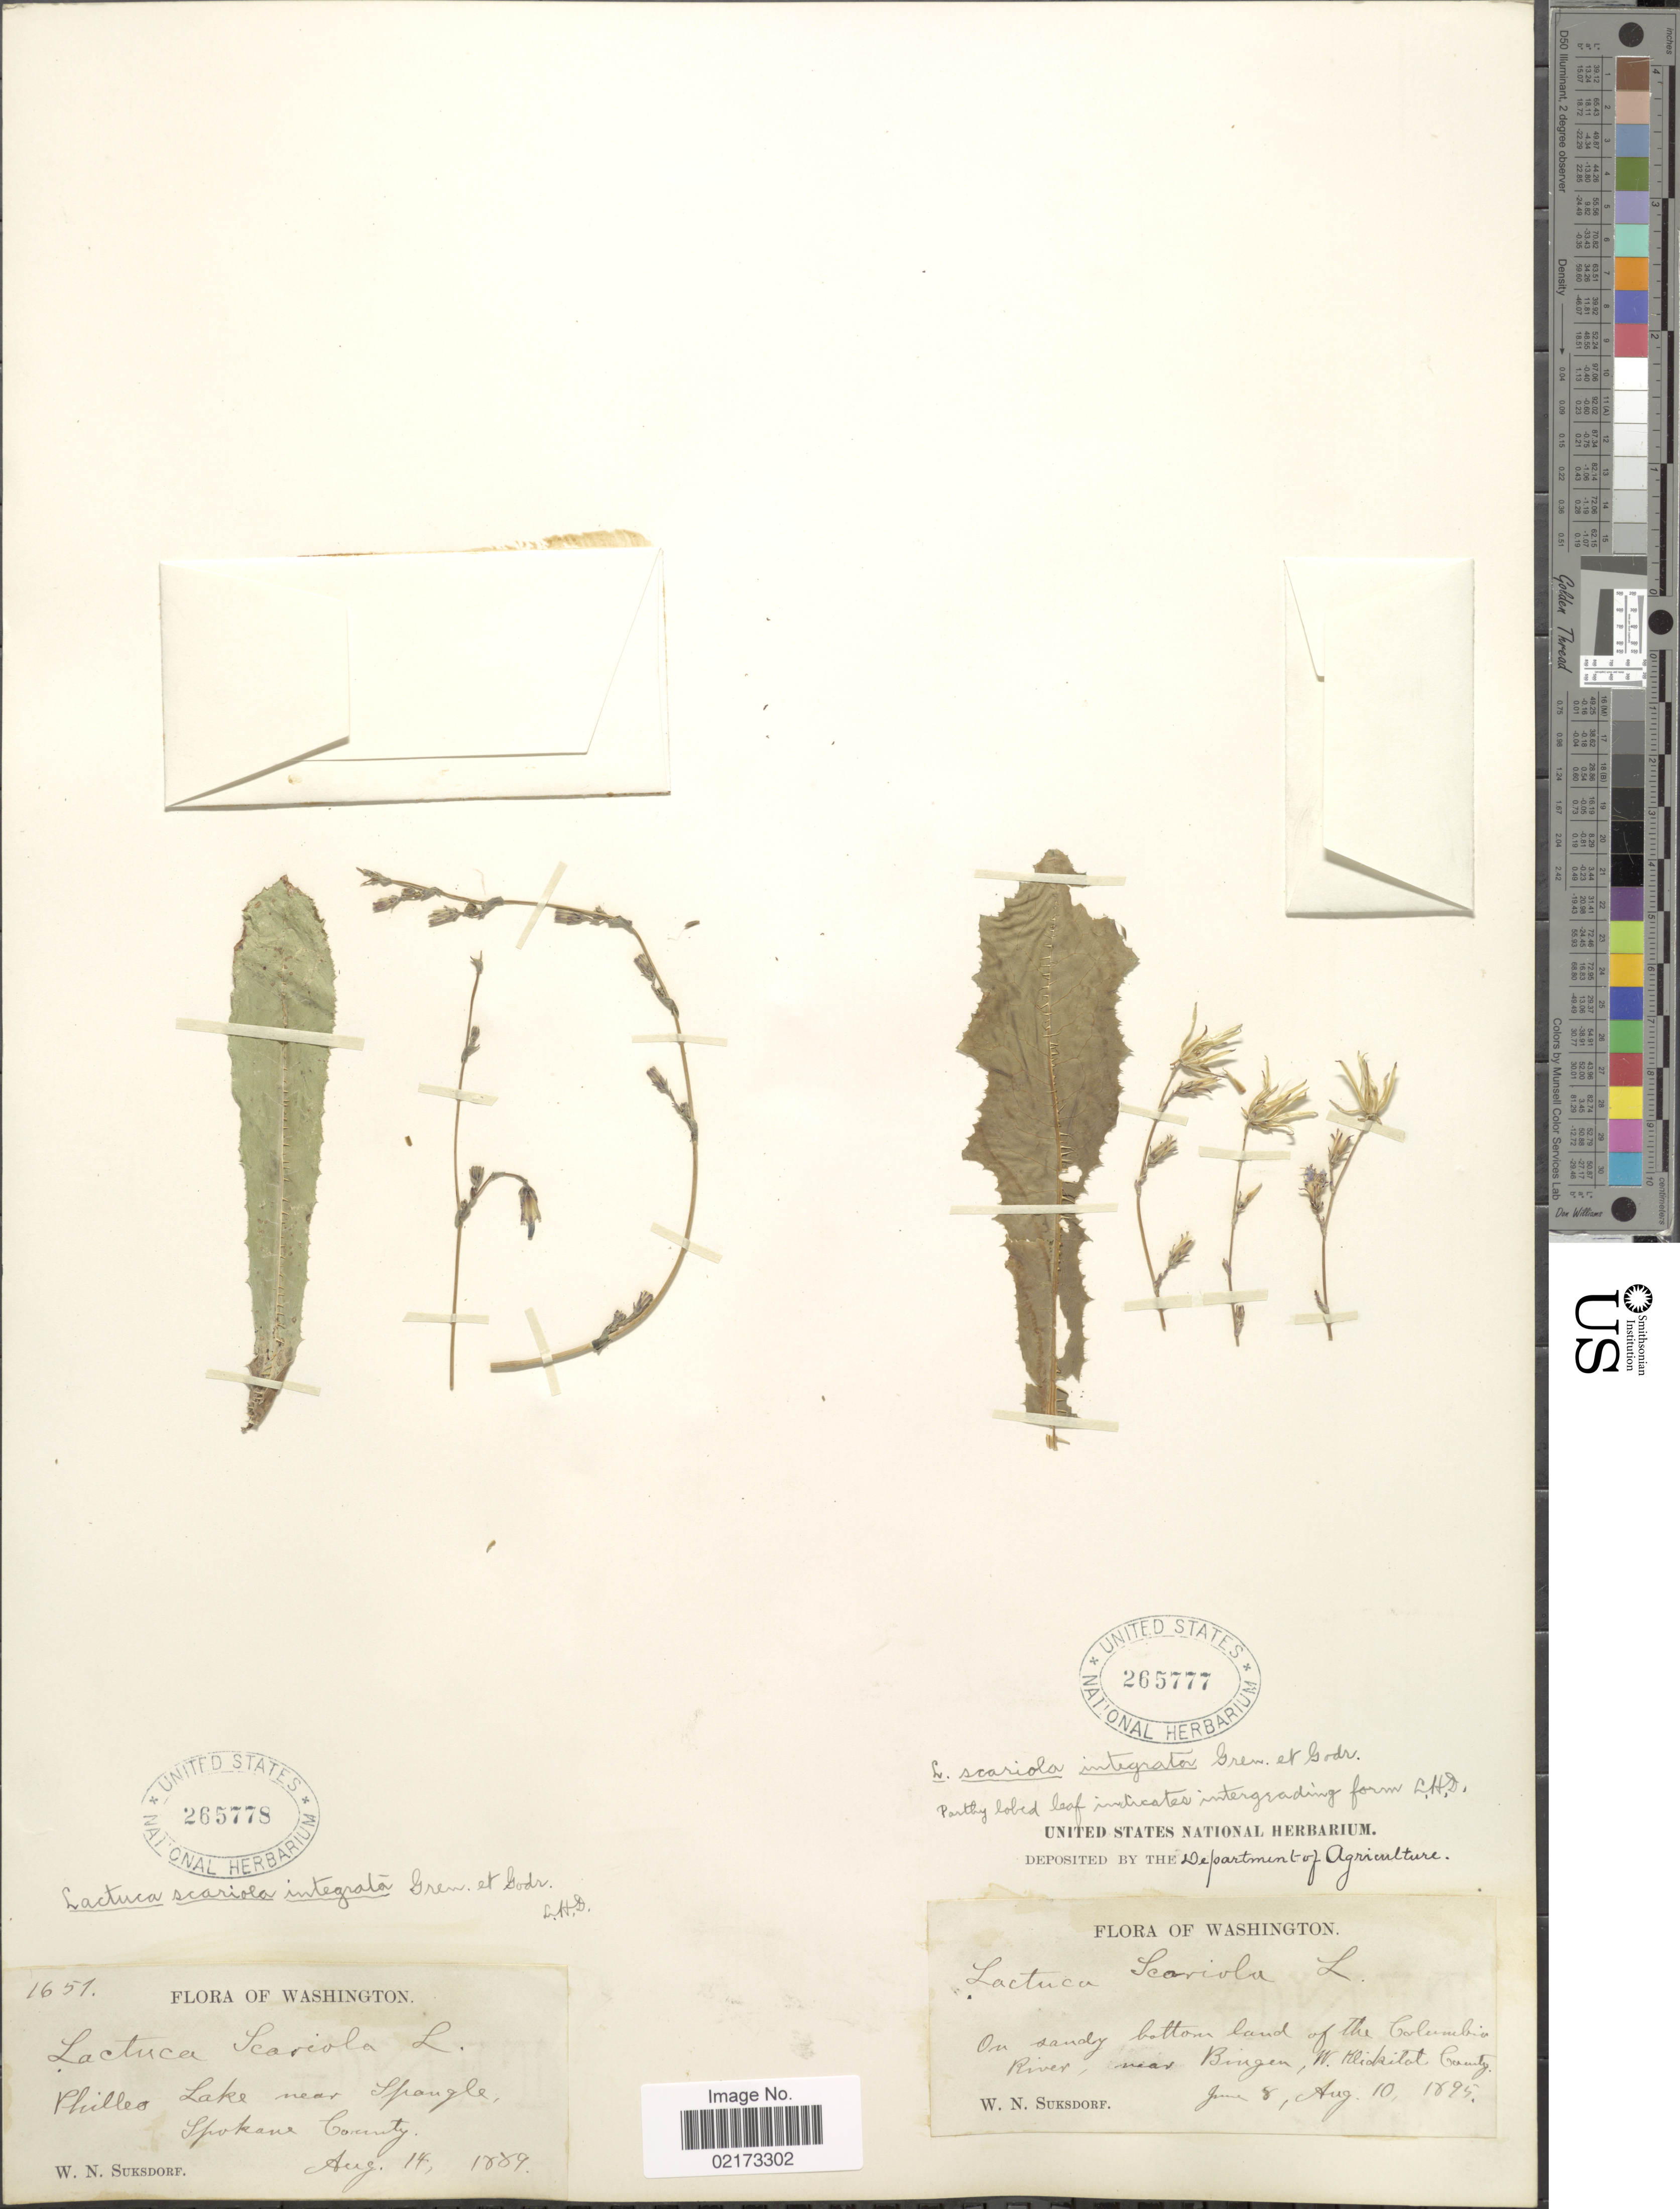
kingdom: Plantae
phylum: Tracheophyta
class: Magnoliopsida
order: Asterales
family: Asteraceae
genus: Lactuca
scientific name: Lactuca integrata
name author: (Gren. & Godr.) A. Nelson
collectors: W. N. Suksdorf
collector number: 1651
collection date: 1895-06-08/1895-08-10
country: United States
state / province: Washington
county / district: Klickitat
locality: Bottom land of the Columbia River, near Bingen, W. Klickitat County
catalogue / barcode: US 265777-2